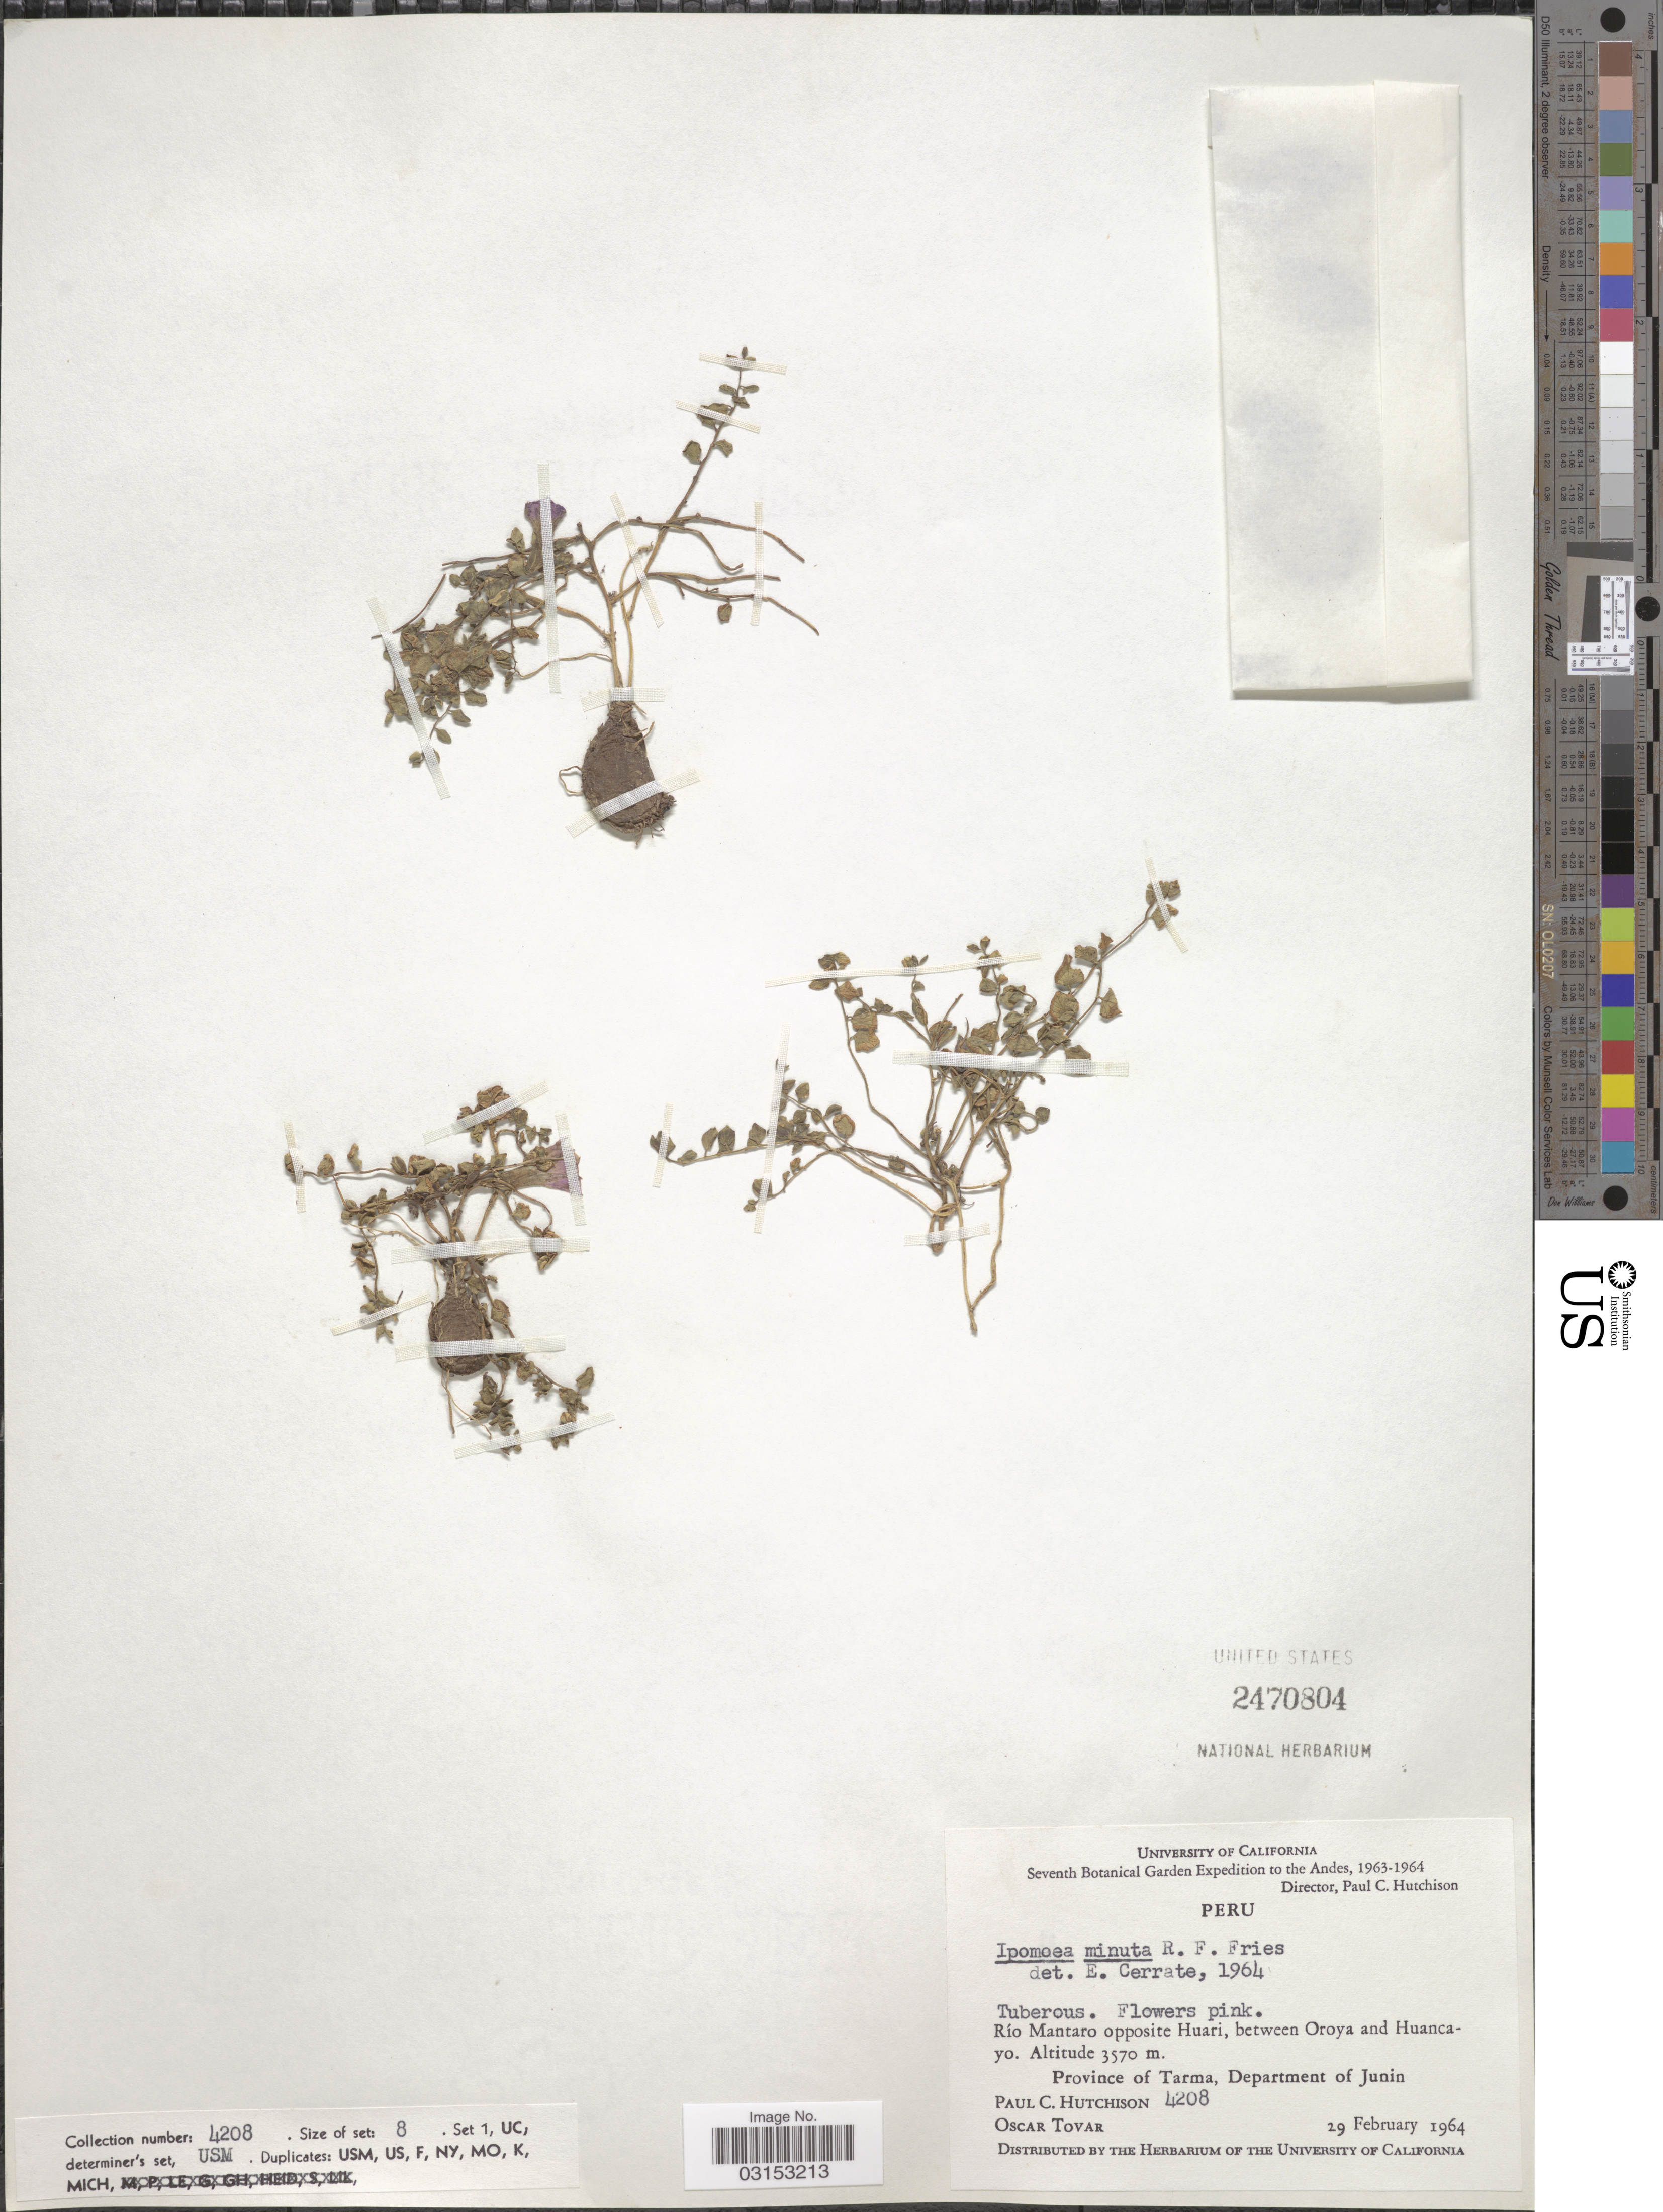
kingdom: Plantae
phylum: Tracheophyta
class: Magnoliopsida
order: Solanales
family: Convolvulaceae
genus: Ipomoea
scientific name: Ipomoea plummerae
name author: A. Gray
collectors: P. C. Hutchison & Ó. Tovar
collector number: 4208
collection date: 1964-02-29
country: Peru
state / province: Junín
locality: The Andes, Río Mantaro opposite Huari, between Oroya and Huancayo, Province of Tarma, Department of Junin.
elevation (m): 3570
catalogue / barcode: US 2470804